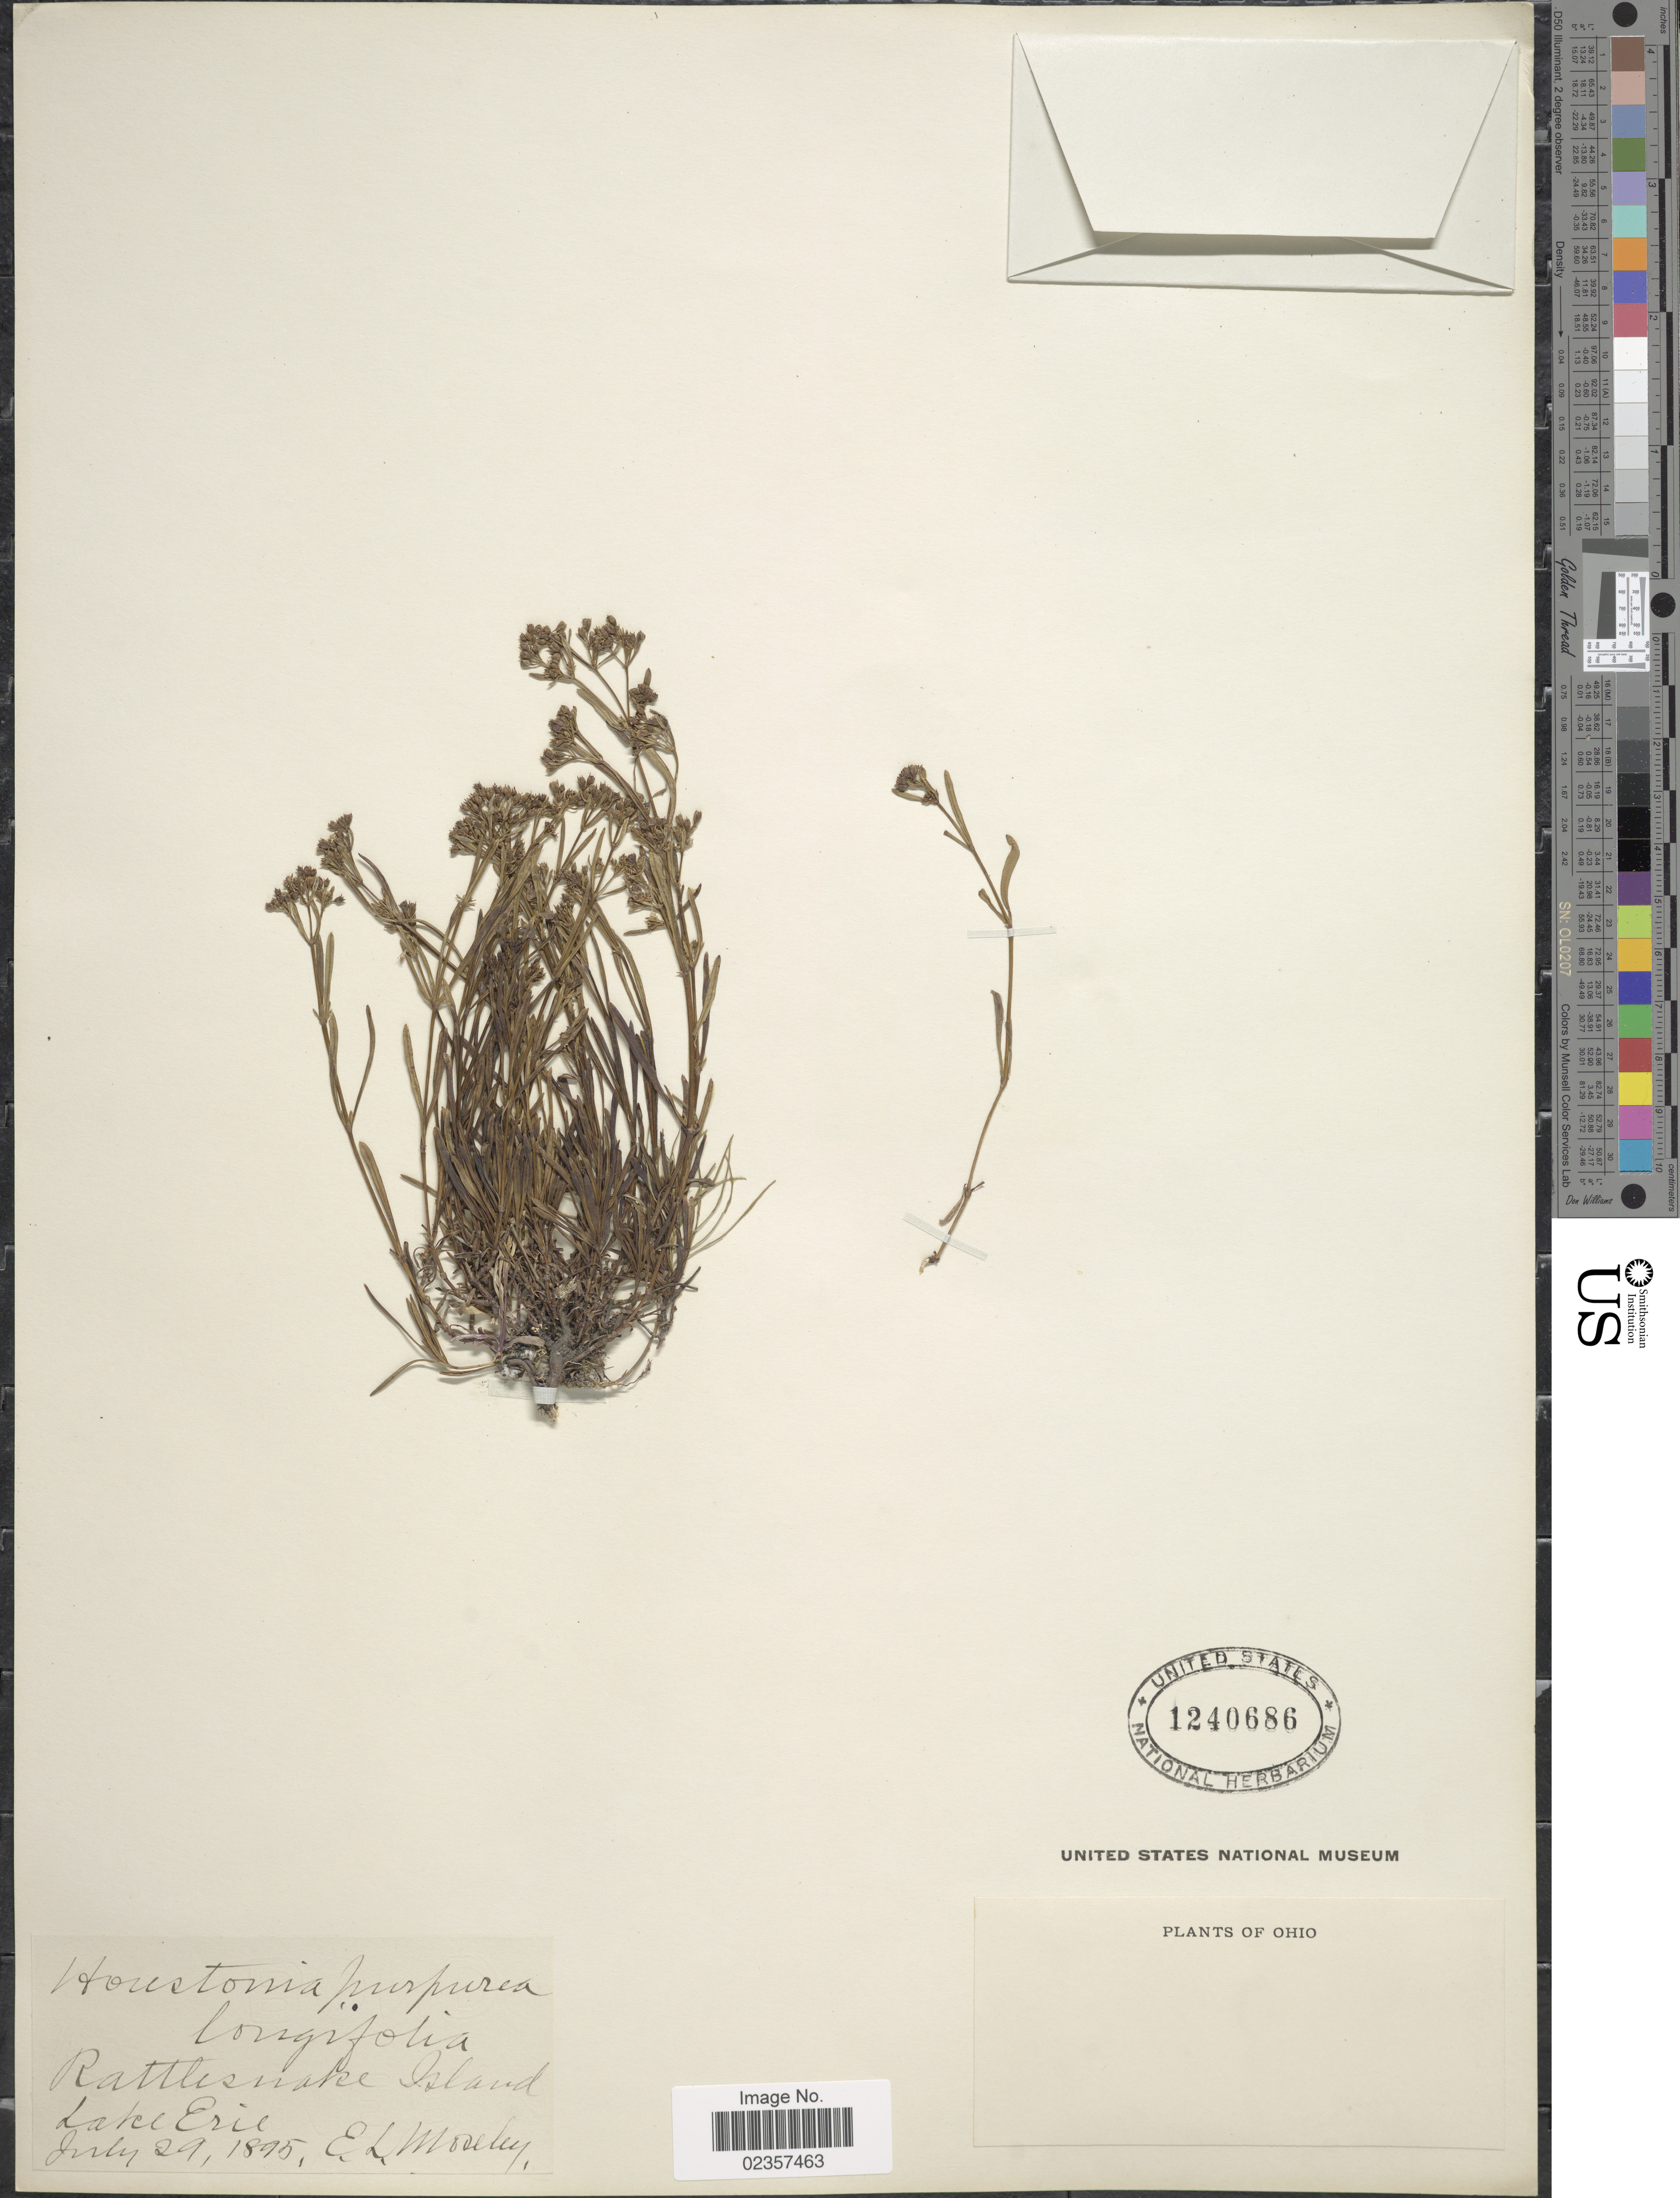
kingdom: Plantae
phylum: Tracheophyta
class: Magnoliopsida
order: Gentianales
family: Rubiaceae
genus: Houstonia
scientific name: Houstonia nigricans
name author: (Lam.) Fernald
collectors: E. Moseley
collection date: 1895-07-29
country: United States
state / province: Ohio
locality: Rattlesnake Island, Lake Erie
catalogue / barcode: US 1240686